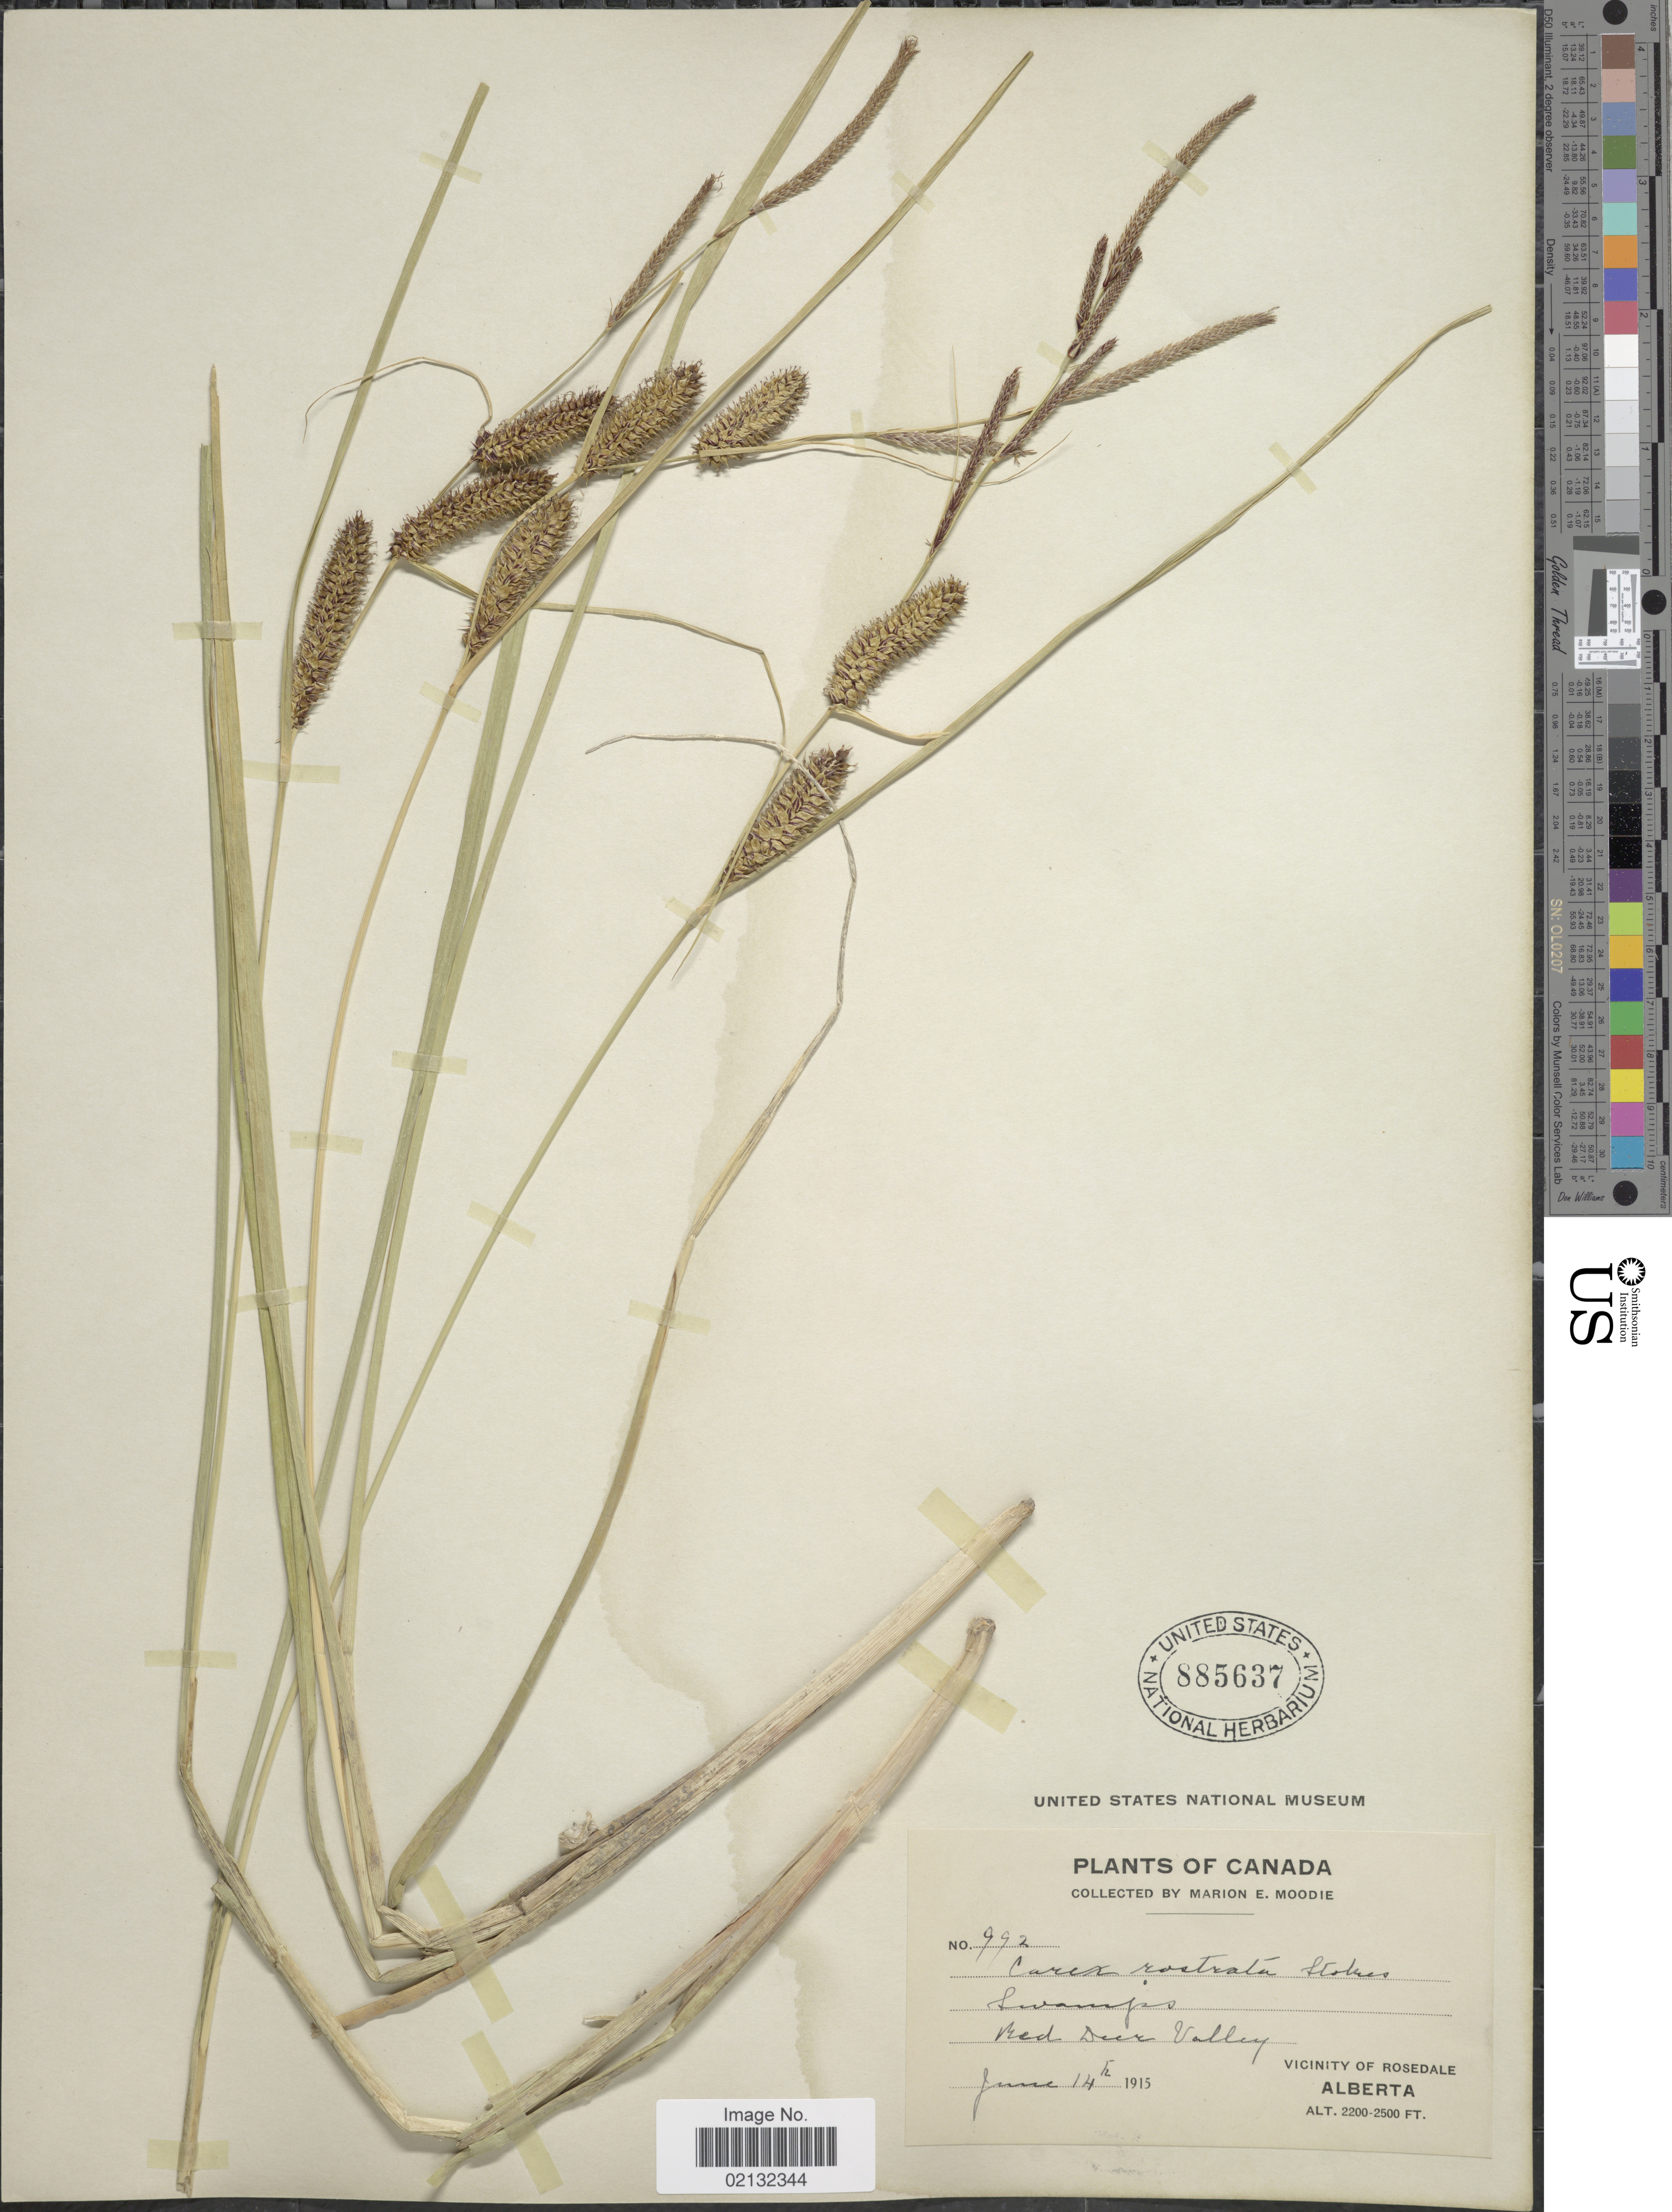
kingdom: Plantae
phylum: Tracheophyta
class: Liliopsida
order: Poales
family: Cyperaceae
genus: Carex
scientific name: Carex rostrata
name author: Stokes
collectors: M. E. Moodie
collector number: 992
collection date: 1915-06-14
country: Canada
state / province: Alberta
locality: Swamps, Red Deer Valley, Vicinity of Rosedale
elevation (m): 671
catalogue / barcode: US 885637